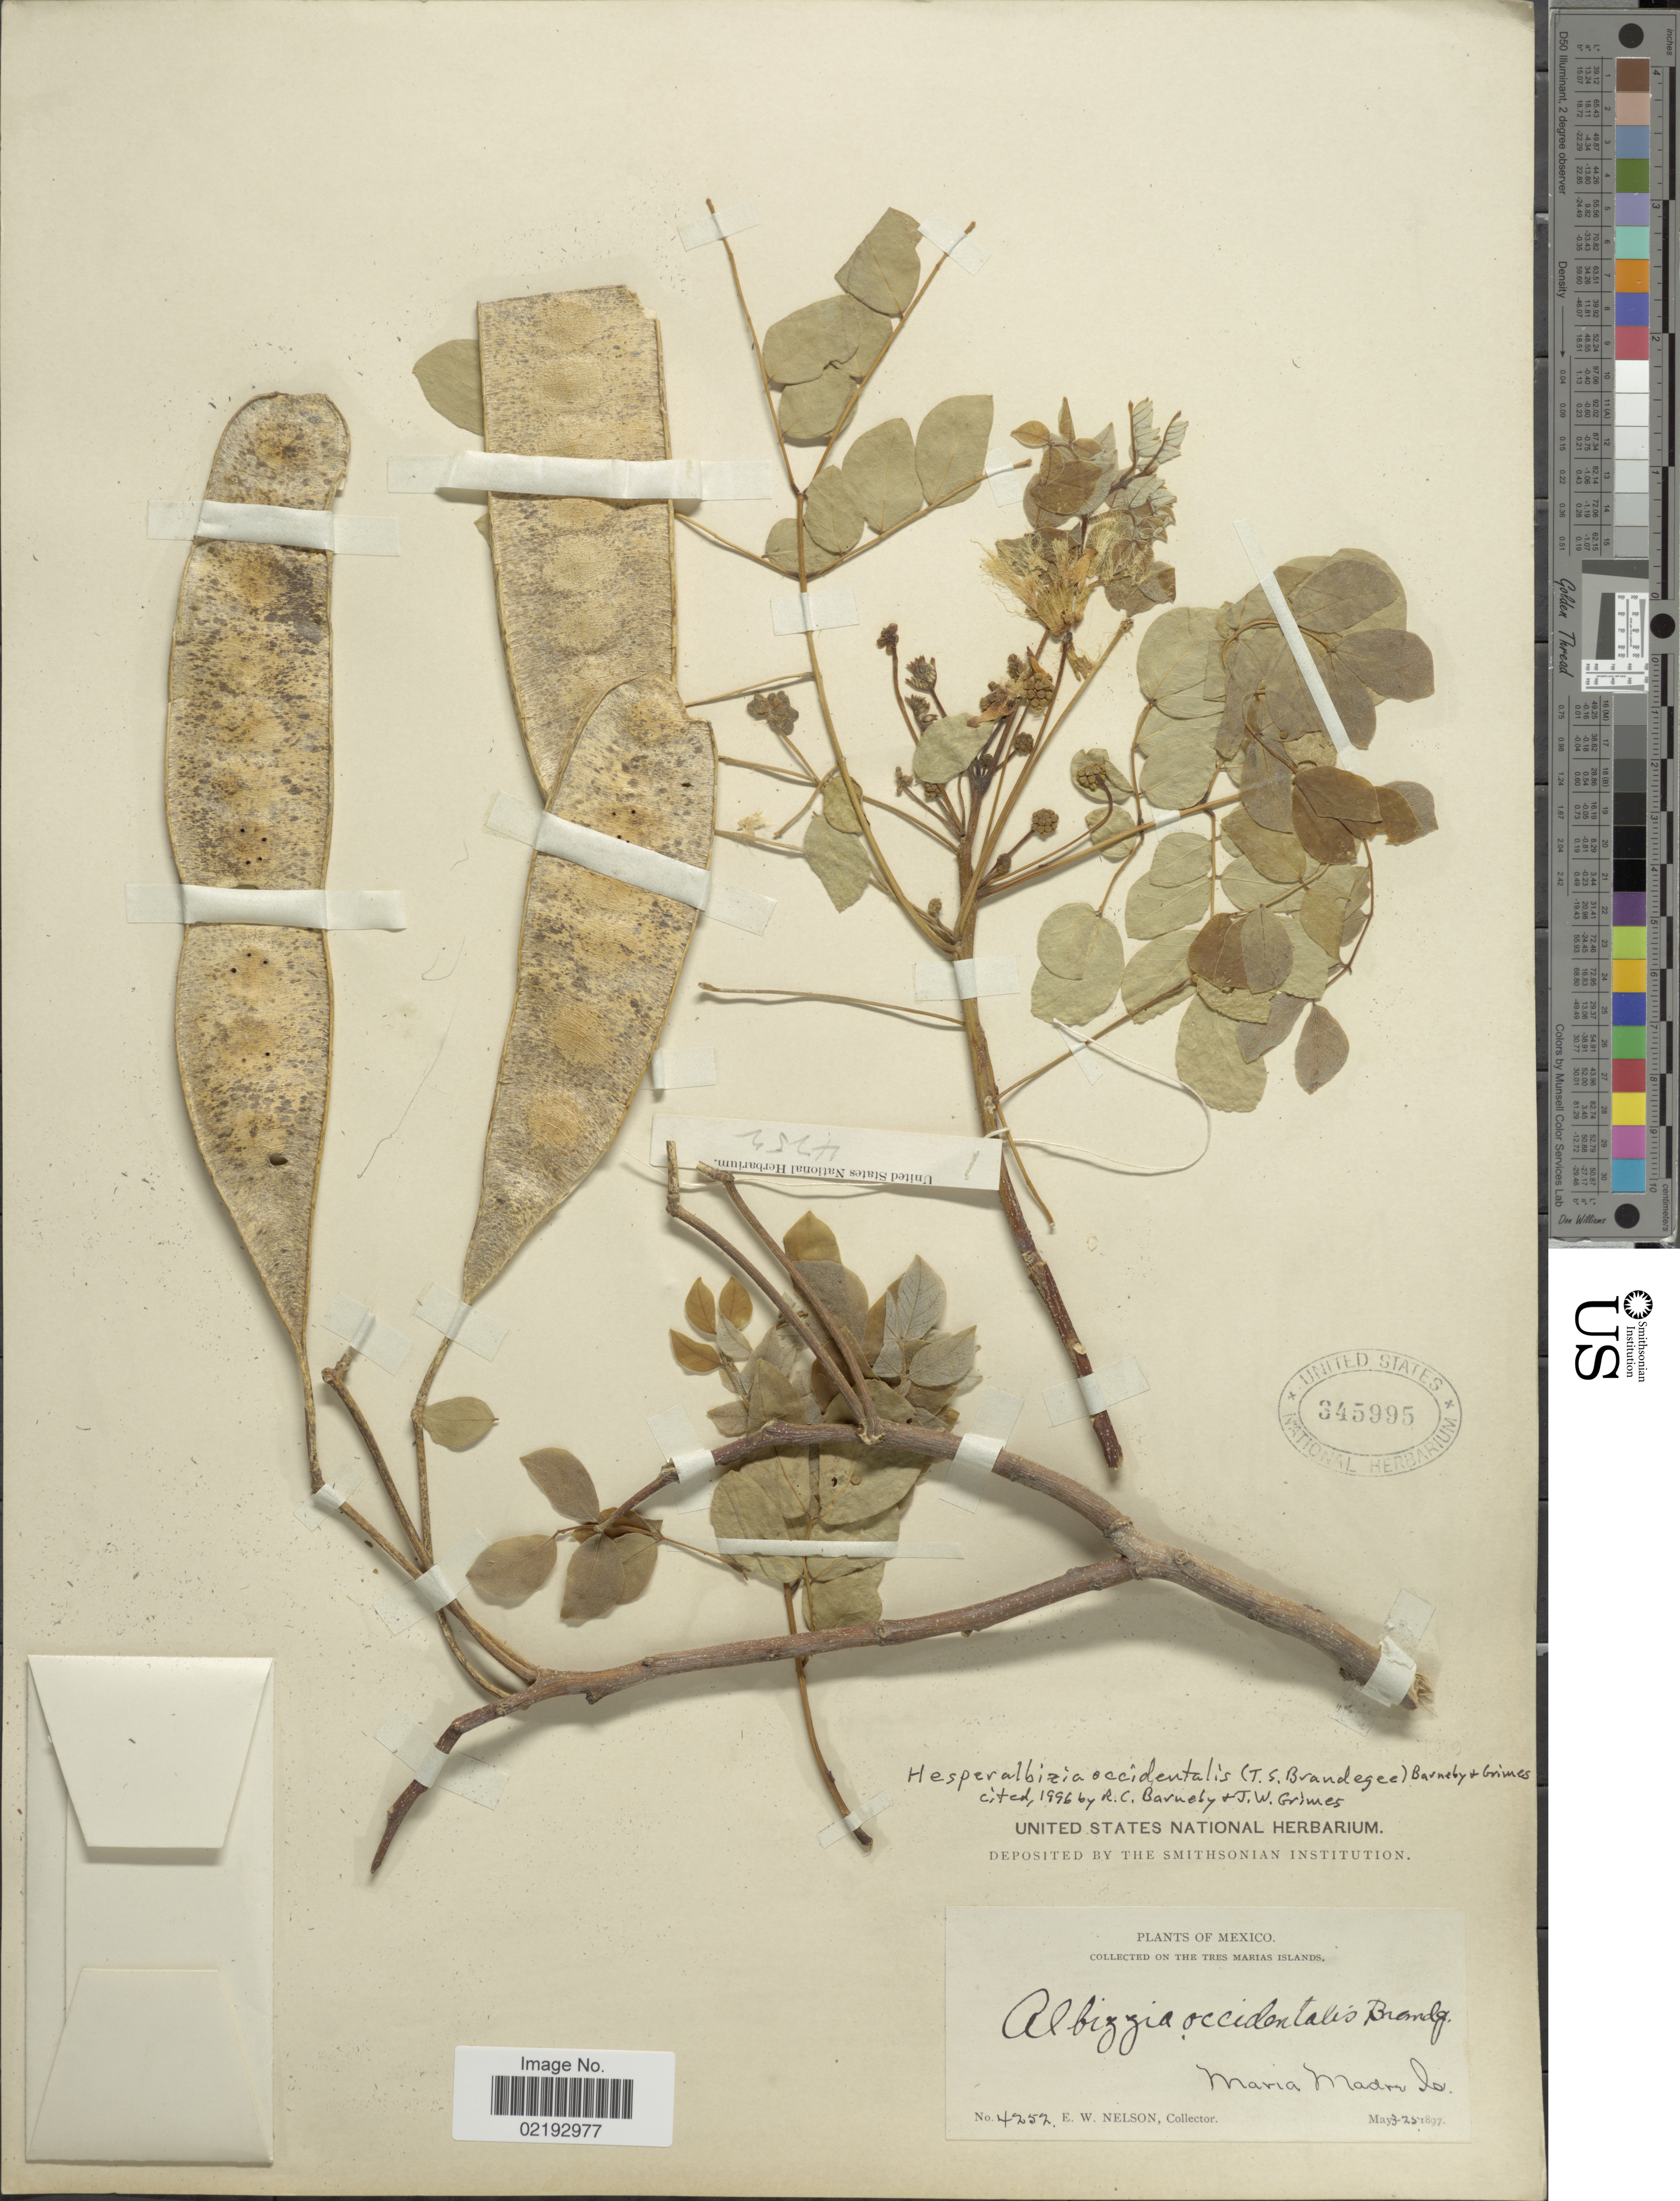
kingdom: Plantae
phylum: Tracheophyta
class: Magnoliopsida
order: Fabales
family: Fabaceae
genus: Hesperalbizia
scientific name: Hesperalbizia occidentalis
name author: (Brandegee) Barneby & J.W. Grimes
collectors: E. W. Nelson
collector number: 4252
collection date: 1897-05-03/1897-05-25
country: Mexico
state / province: Nayarit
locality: Tres Marias Islands, Maria Madre Is.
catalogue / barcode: US 345995